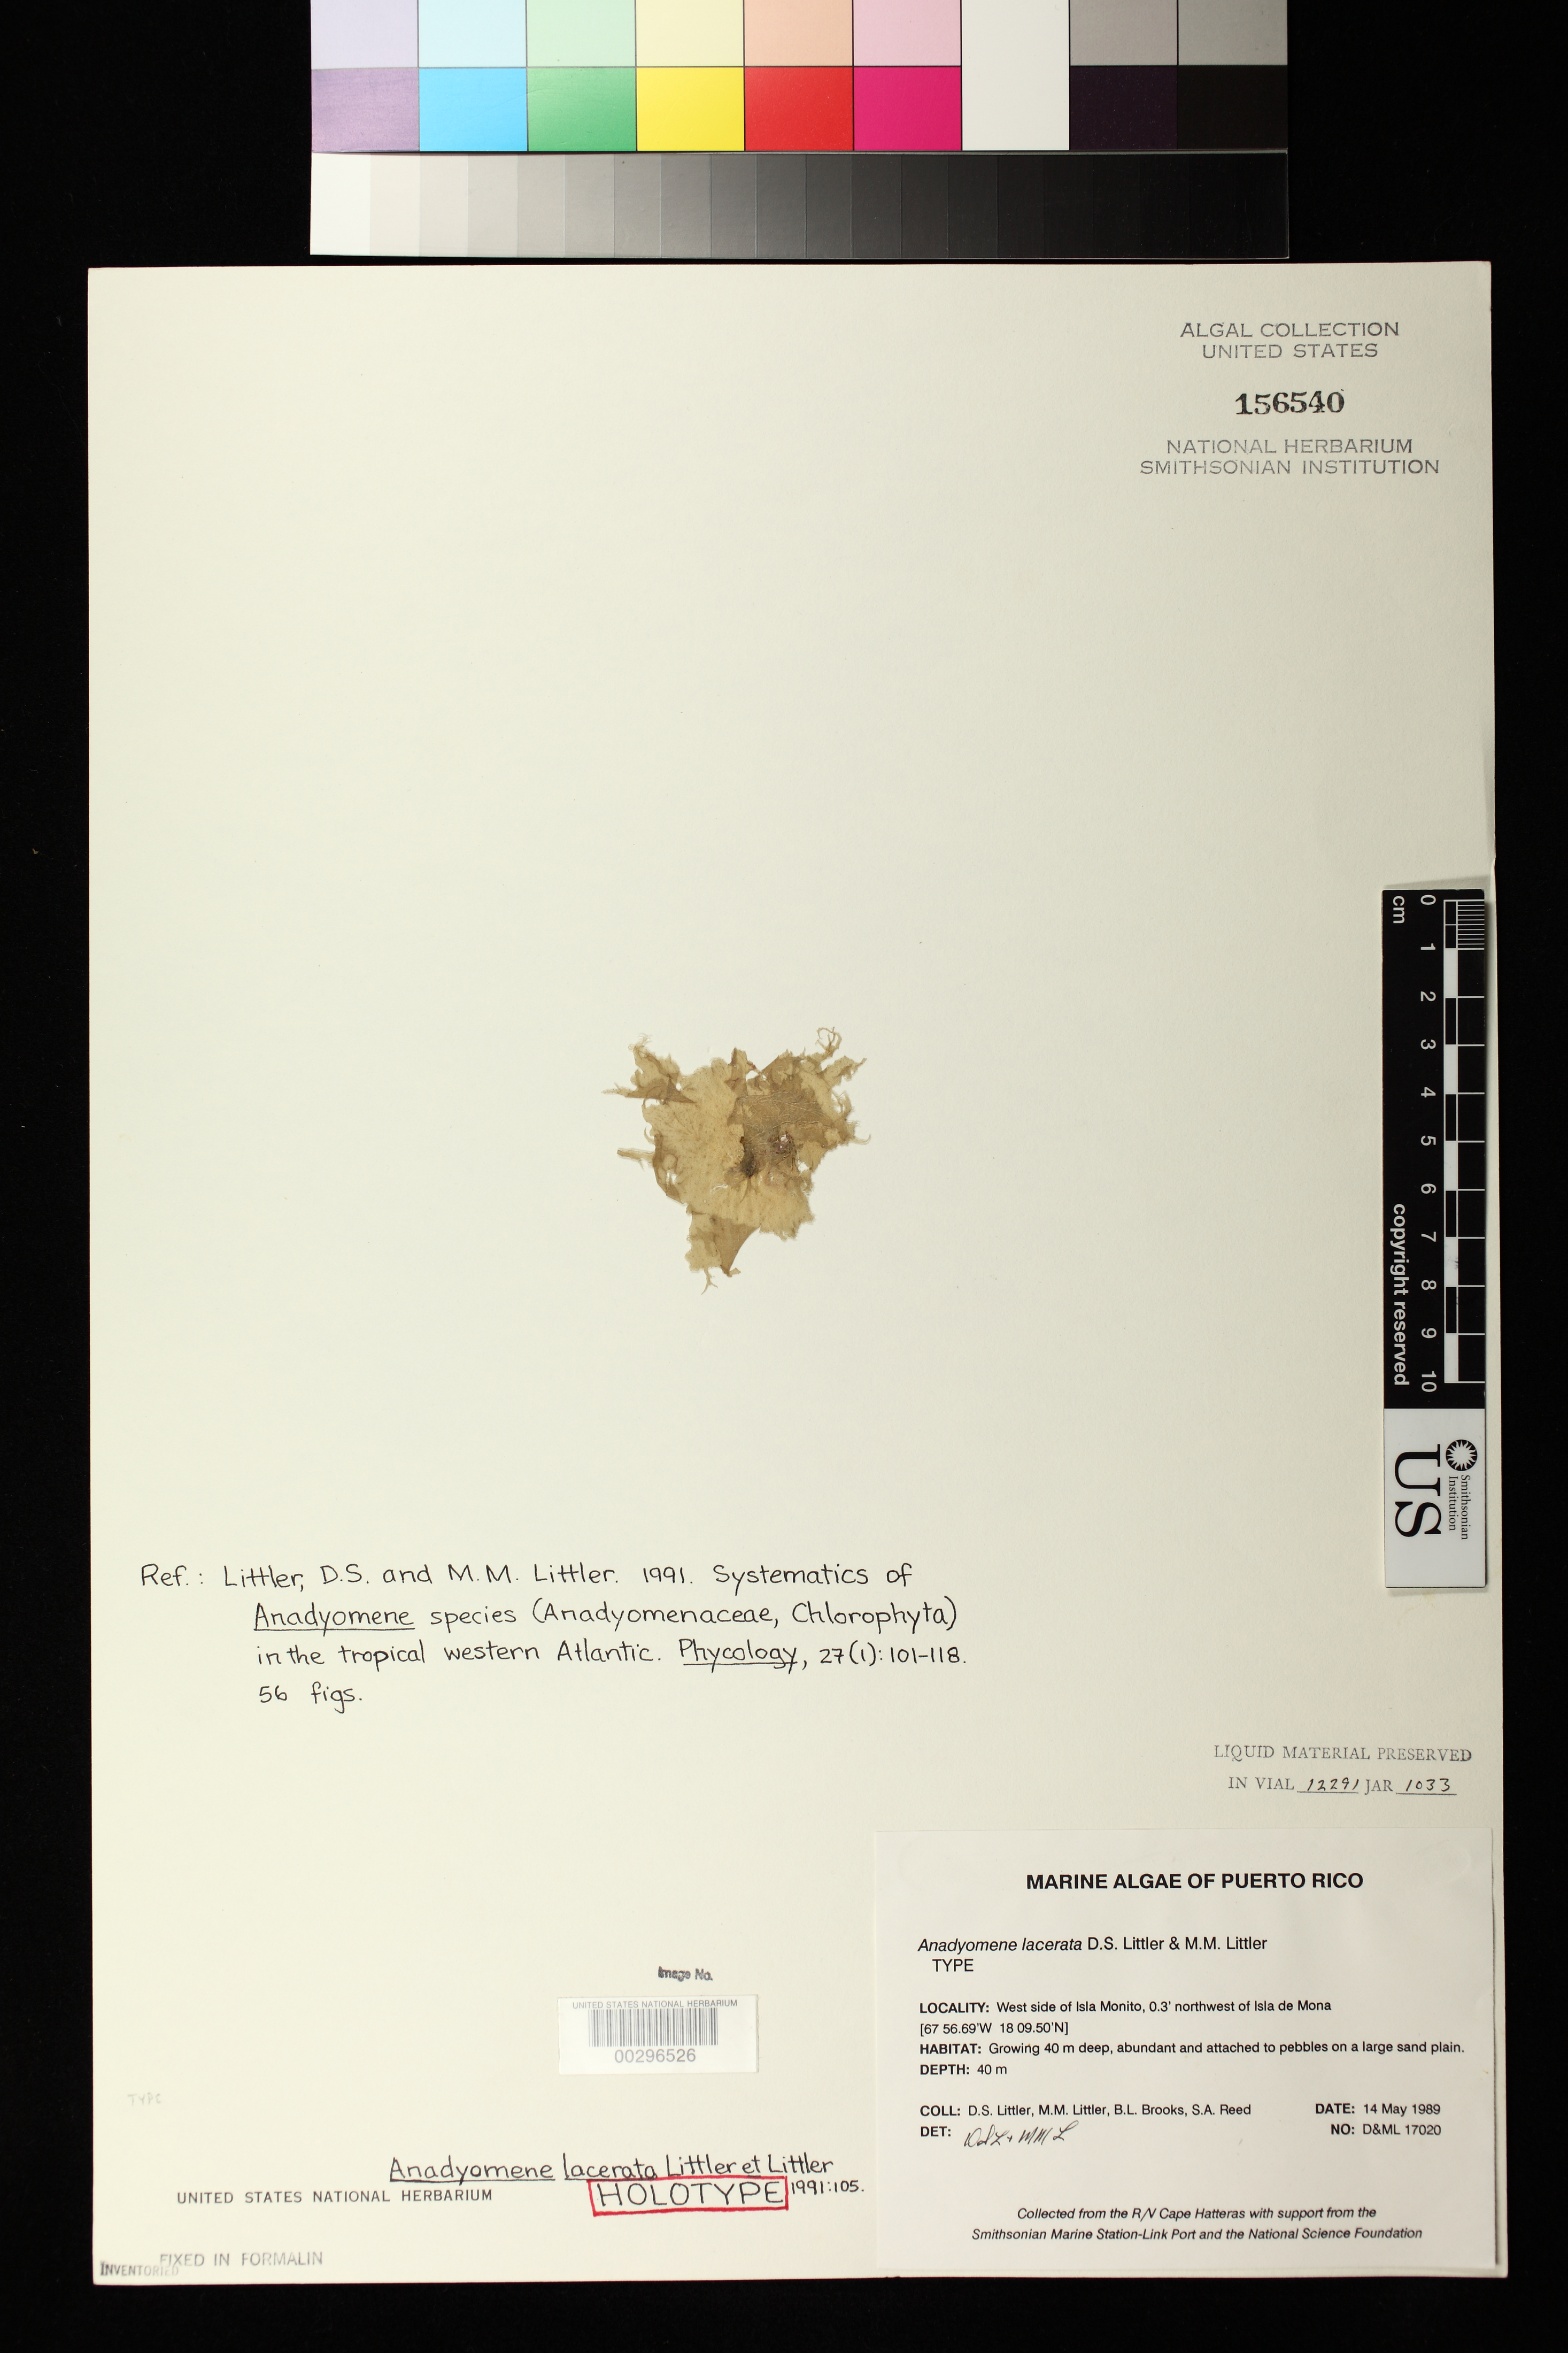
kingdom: Plantae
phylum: Chlorophyta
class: Ulvophyceae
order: Cladophorales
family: Anadyomenaceae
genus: Anadyomene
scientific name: Anadyomene lacerata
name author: D.S. Littler & Littler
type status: Holotype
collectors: D. S. Littler, M. M. Littler, B. Brooks & S. Reed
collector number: D&ML 17020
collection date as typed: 14 May 1989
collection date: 1989-05-14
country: Puerto Rico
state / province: Mayaguez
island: Isla de Mona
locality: Isla Monito.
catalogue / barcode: US 156540